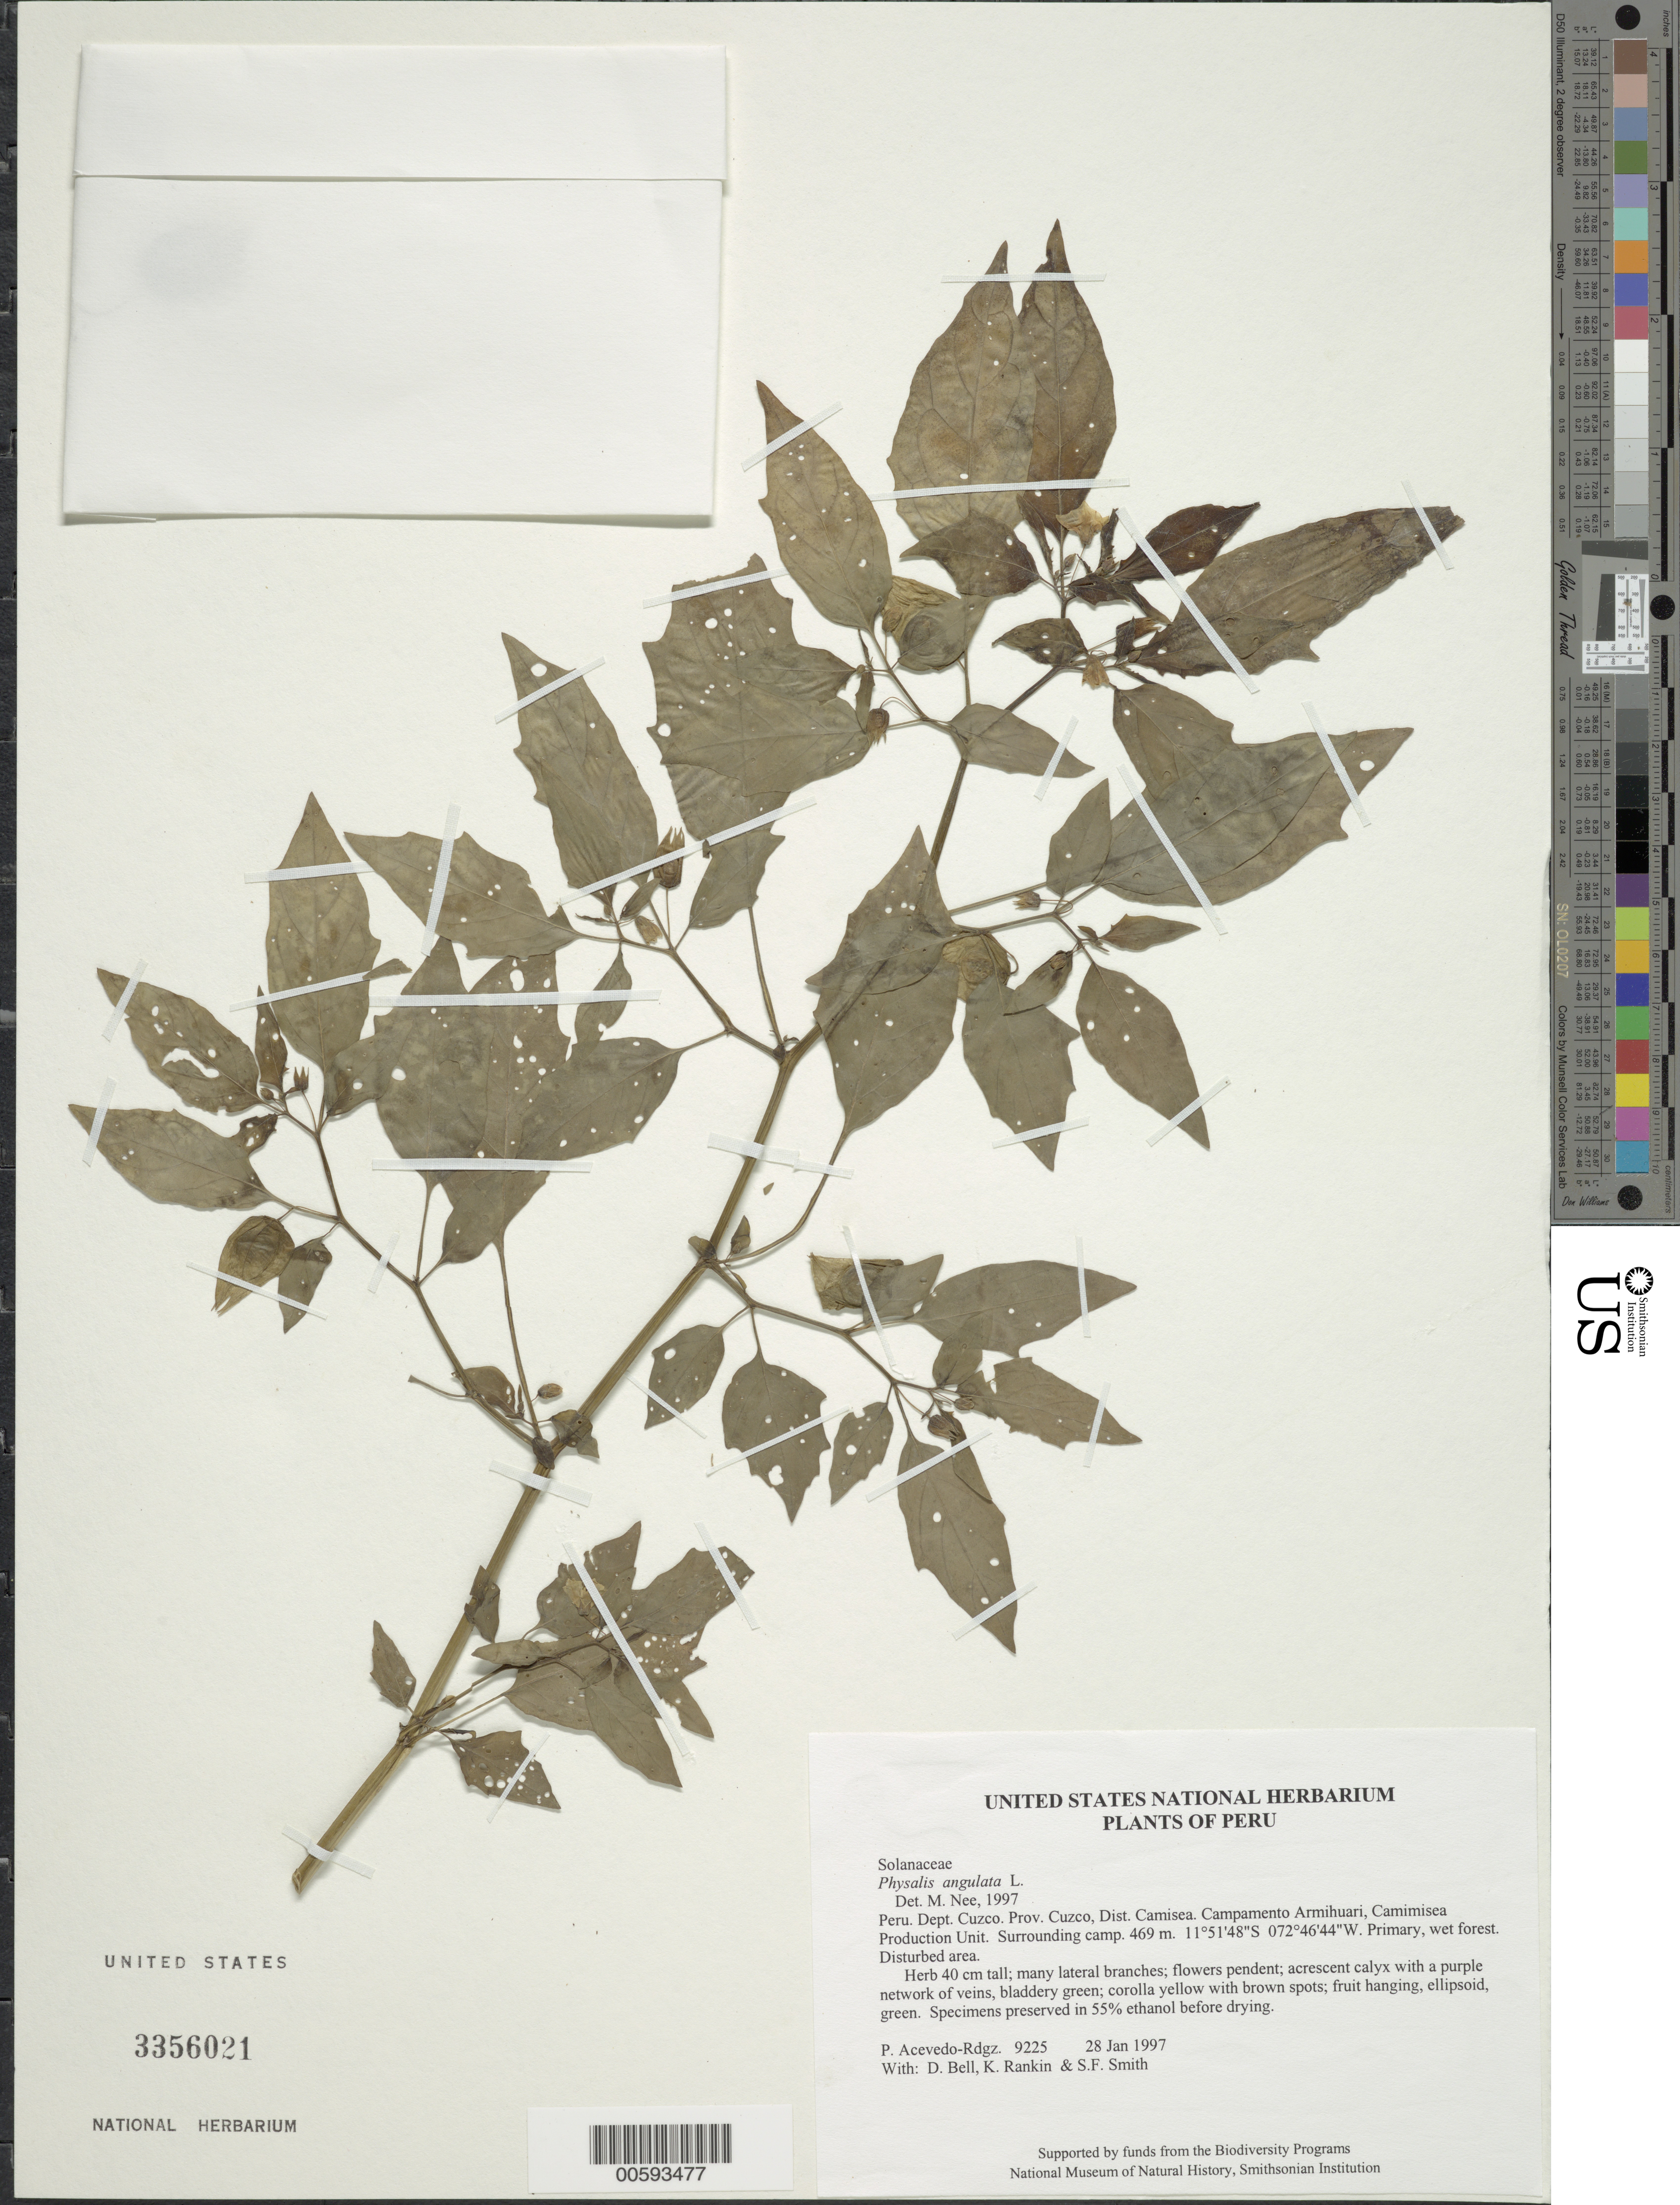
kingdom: Plantae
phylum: Tracheophyta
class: Magnoliopsida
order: Solanales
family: Solanaceae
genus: Physalis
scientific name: Physalis angulata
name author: L.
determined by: Nee, Michael H.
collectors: P. Acevedo-Rodr., D. A. Bell, K. B. Rankin & S.F. Smith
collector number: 9225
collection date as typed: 28 Jan 1997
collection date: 1997-01-28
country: Peru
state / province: Cusco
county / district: Cusco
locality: Districto Camisea, Campamento Armihuari, Camimisea Production Unit. Surrounding camp.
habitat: Primary, wet forest. Disturbed area.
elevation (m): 469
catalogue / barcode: US 3356021